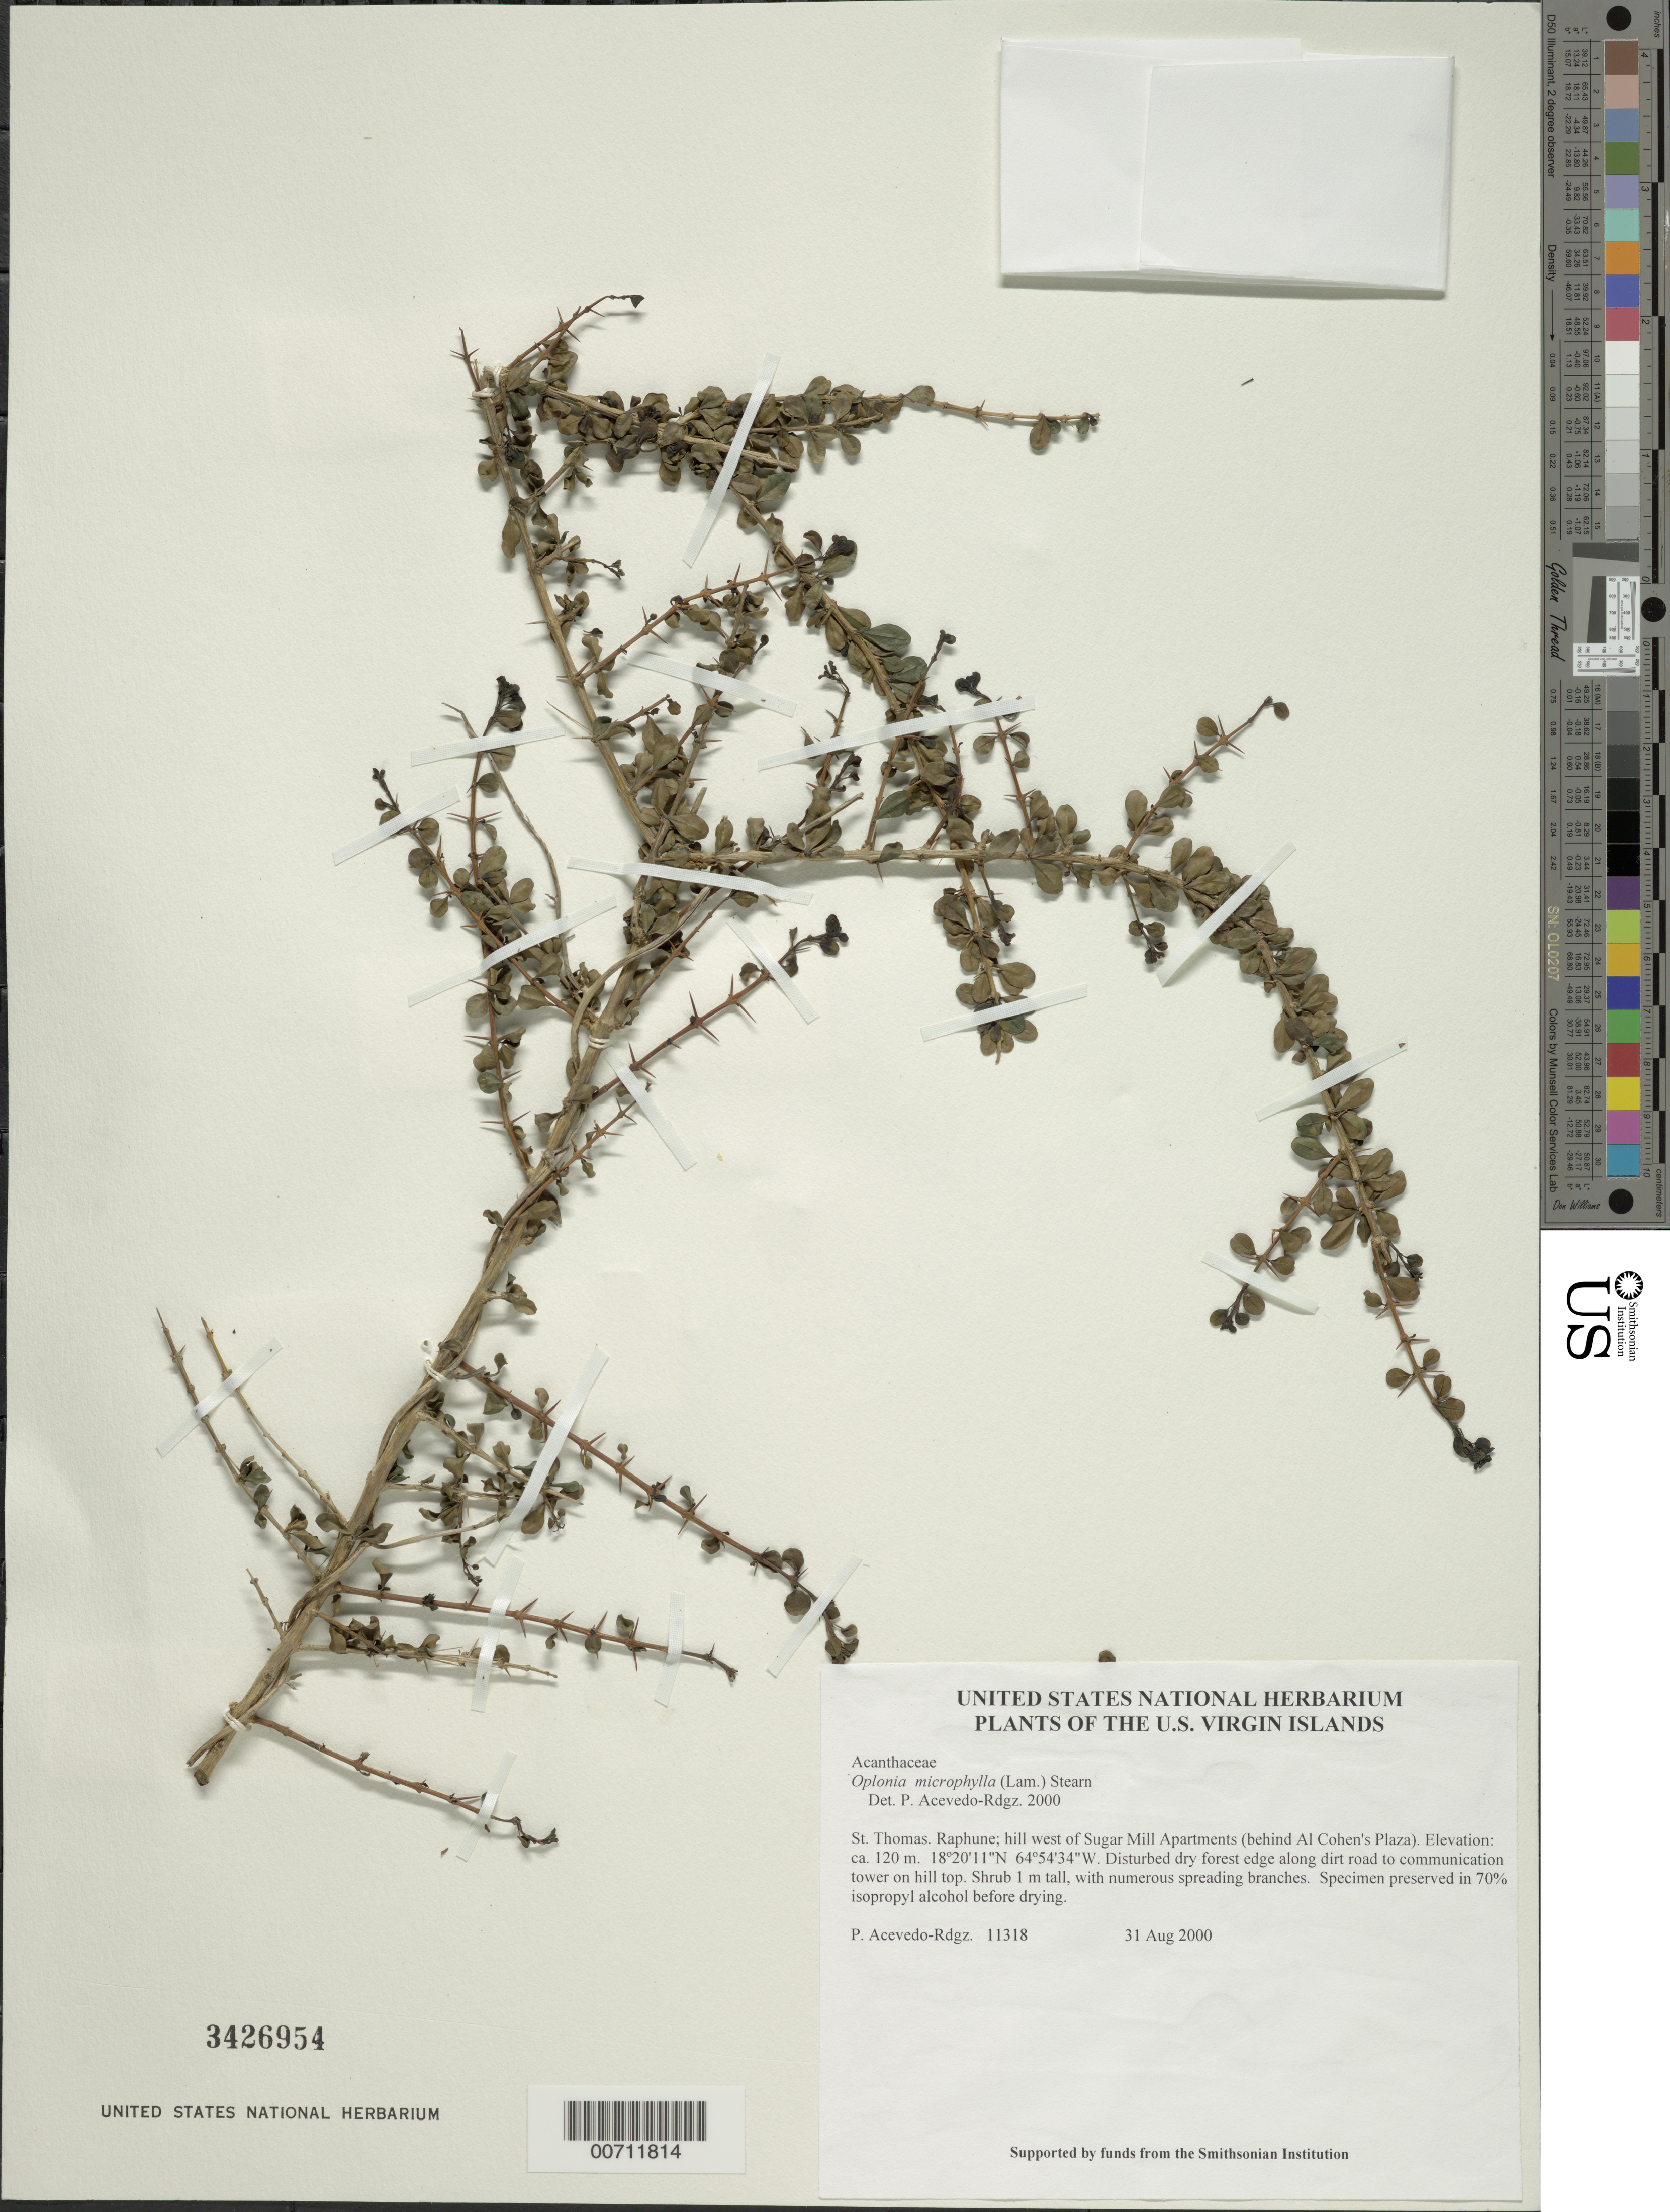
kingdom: Plantae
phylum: Tracheophyta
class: Magnoliopsida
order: Lamiales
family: Acanthaceae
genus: Oplonia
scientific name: Oplonia microphylla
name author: (Lam.) Stearn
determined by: Acevedo-Rodríguez, P., (BOT), Smithsonian Institution - National Museum of Natural History (UNITED STATES)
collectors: P. Acevedo-Rodr.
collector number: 11318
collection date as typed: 31 Aug 2000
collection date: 2000-08-31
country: U.S. Virgin Islands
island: St. Thomas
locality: Raphune; hill west of Sugar Mill Apartments (behind Al Cohen's Plaza).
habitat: Disturbed dry forest edge along dirt road to communication tower on hill top.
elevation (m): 120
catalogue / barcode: US 3426954